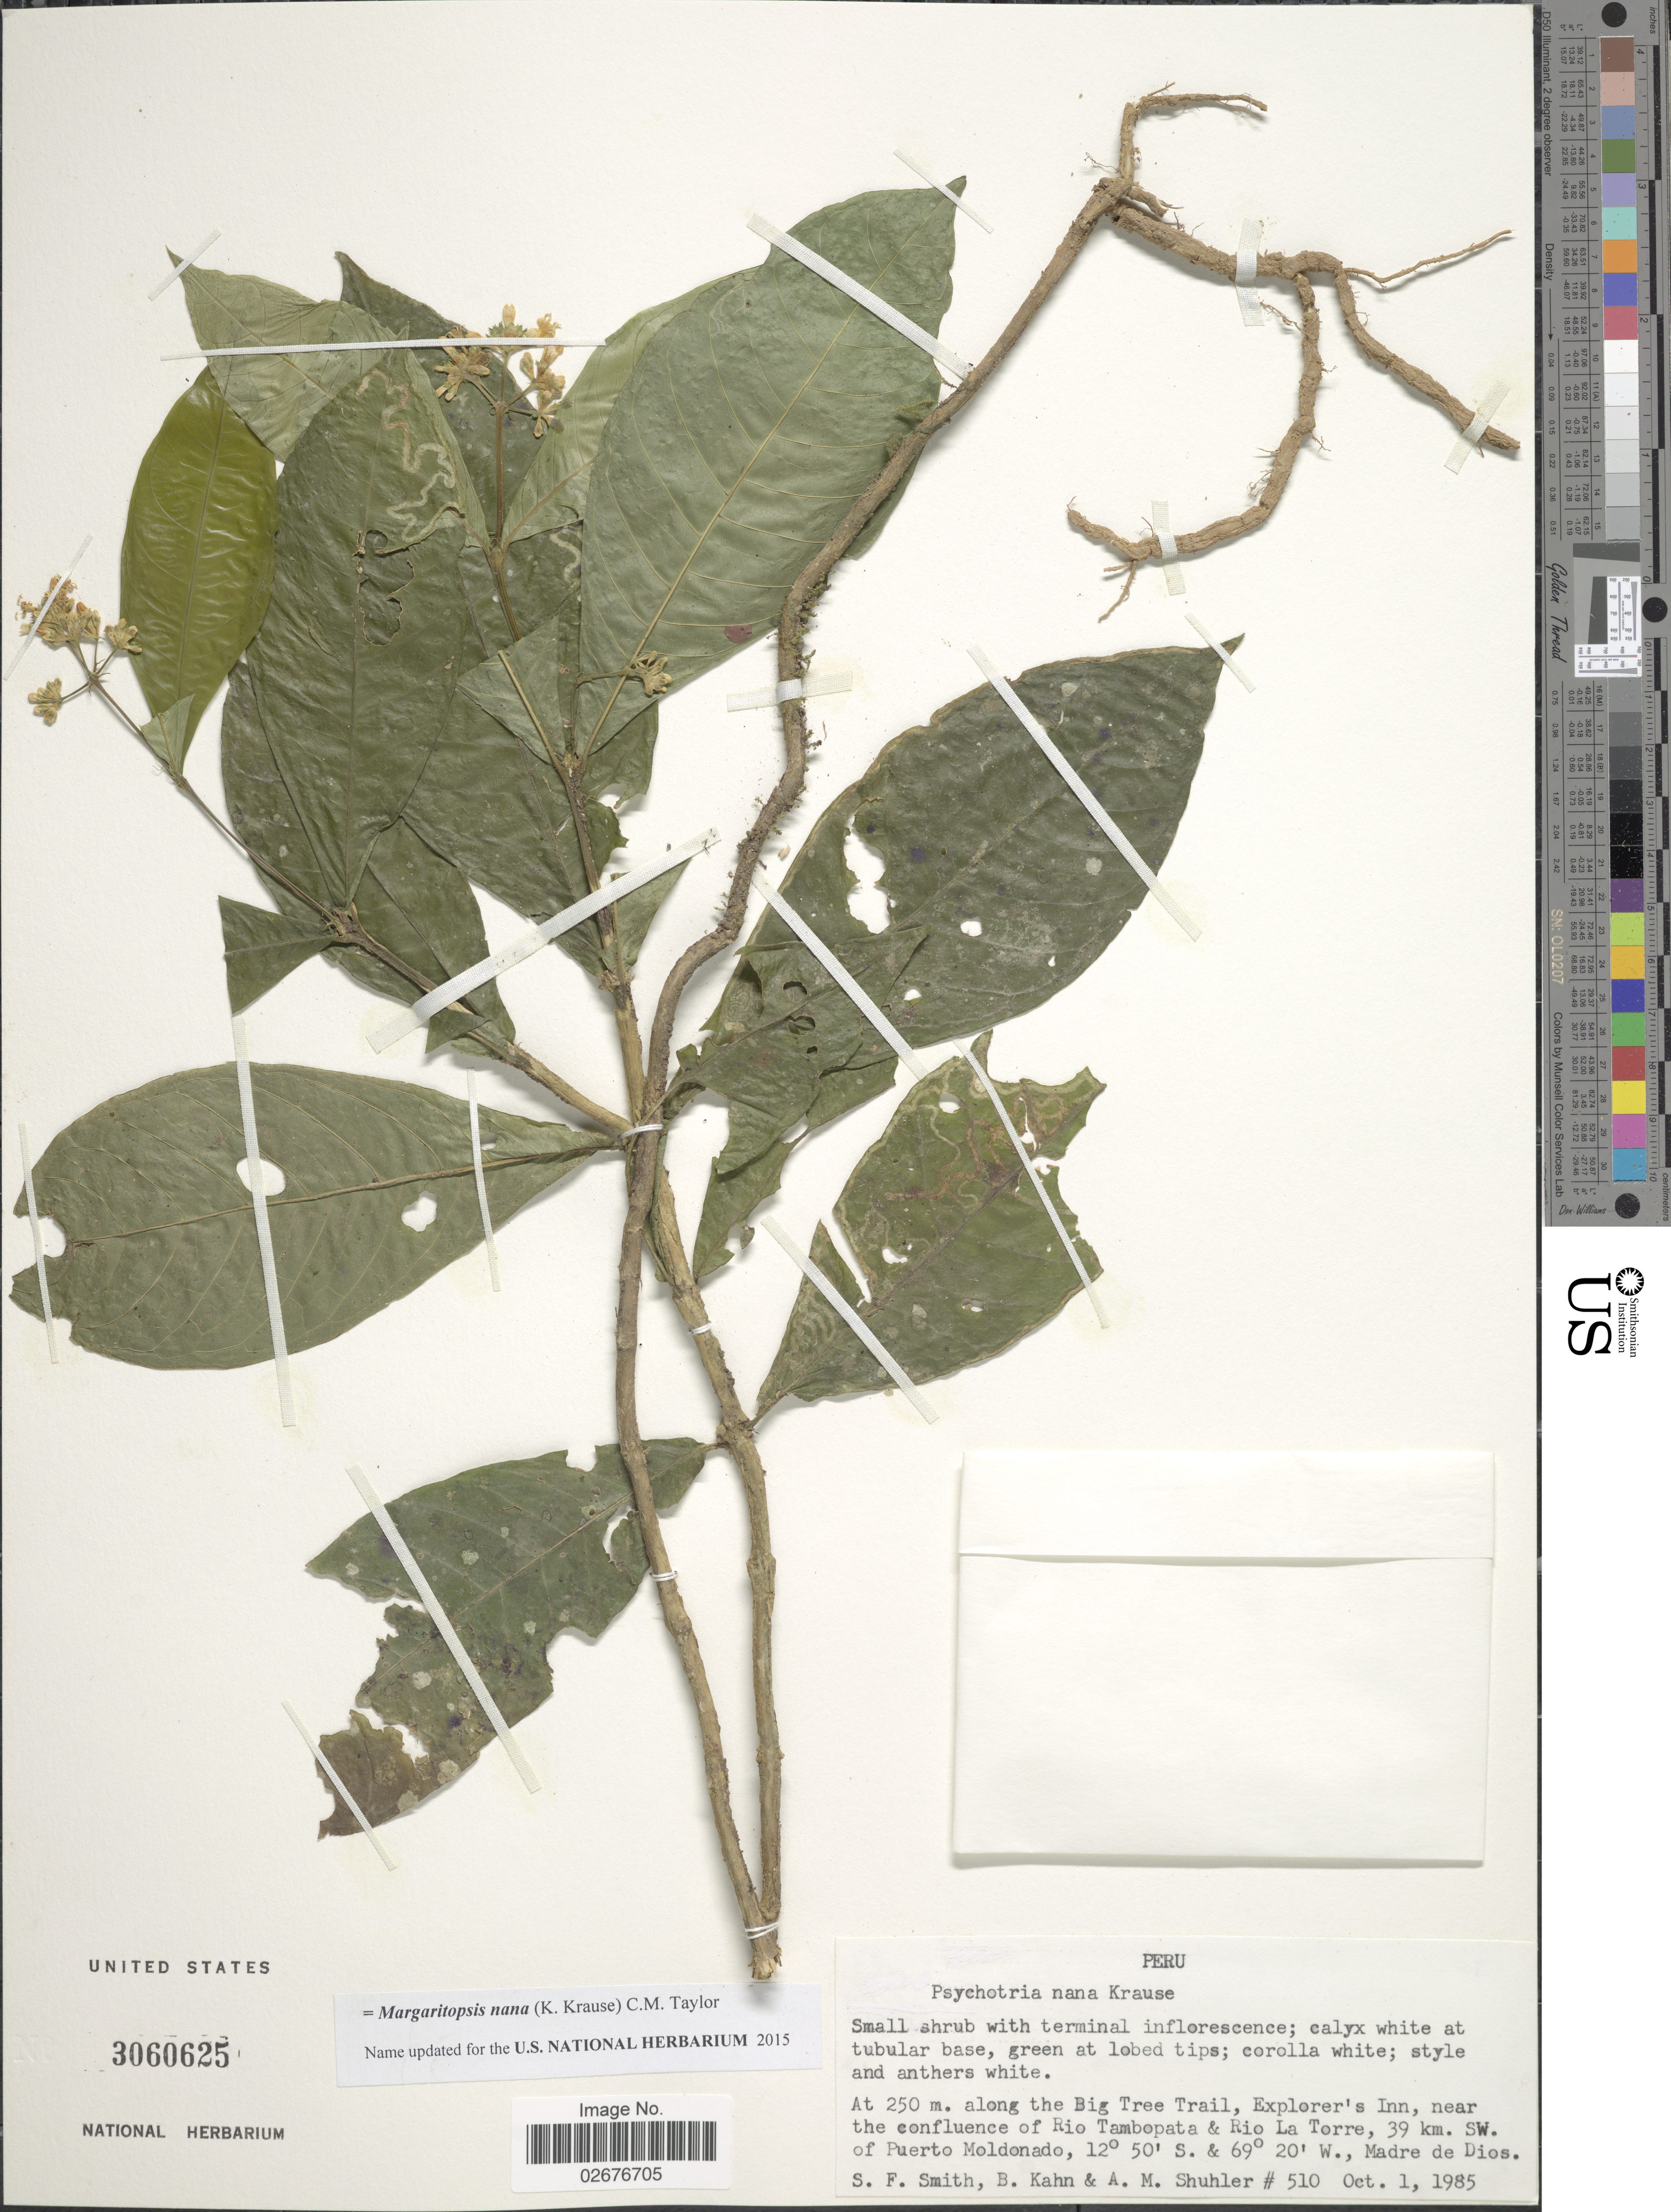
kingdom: Plantae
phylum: Tracheophyta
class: Magnoliopsida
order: Gentianales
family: Rubiaceae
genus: Margaritopsis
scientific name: Margaritopsis nana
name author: (K. Krause) C.M. Taylor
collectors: S.F. Smith, B. Kahn & A. Shuhler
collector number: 510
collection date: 1985-10-01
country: Peru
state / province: Madre de Dios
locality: At 250 m. along the Big Tree Trail, Explorer's Inn, near the confluence of Rio Tambopata & Rio La Torre, 39 km. SW. of Puerto Moldonado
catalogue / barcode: US 3060625